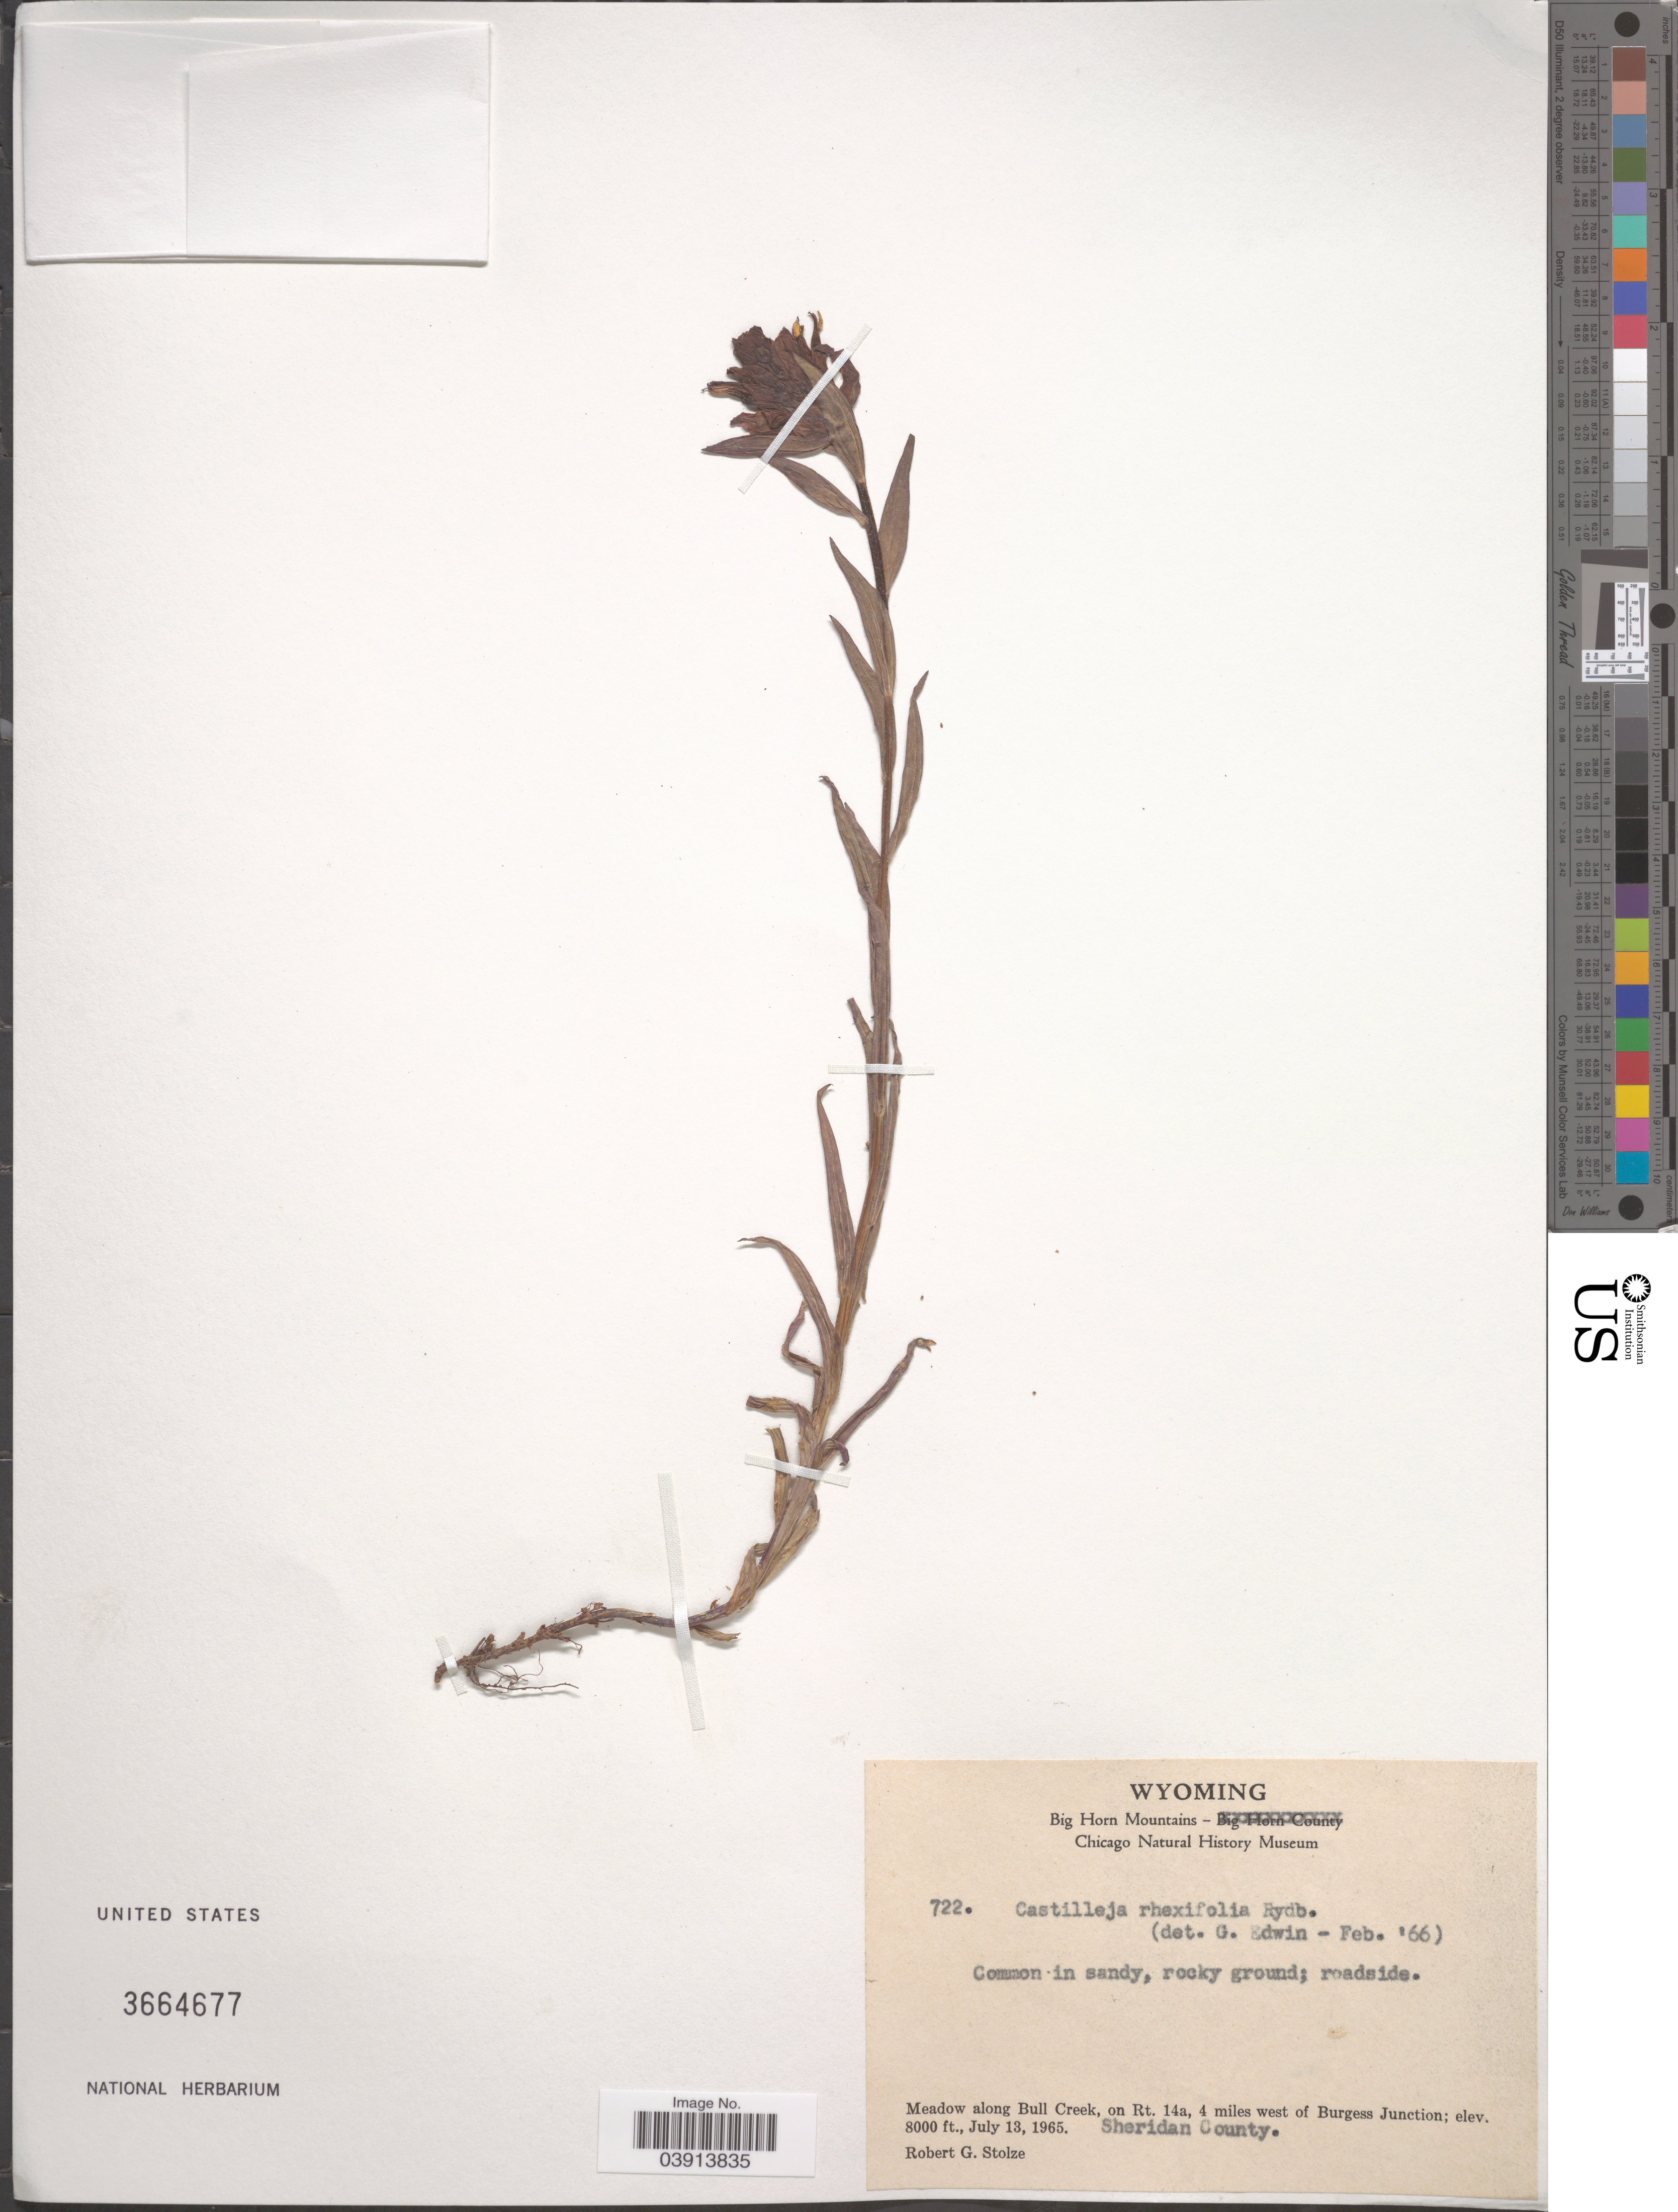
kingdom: Plantae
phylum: Tracheophyta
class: Magnoliopsida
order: Lamiales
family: Orobanchaceae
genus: Castilleja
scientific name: Castilleja rhexiifolia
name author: Rydb.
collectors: R. G. Stolze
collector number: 722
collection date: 1965-07-13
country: United States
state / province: Wyoming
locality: Big Horn Mountains. Meadow along Bull Creek, on Rt. 14a, 4 miles west of Burgess Junction. Sheridan County.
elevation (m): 2438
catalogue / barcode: US 3664677